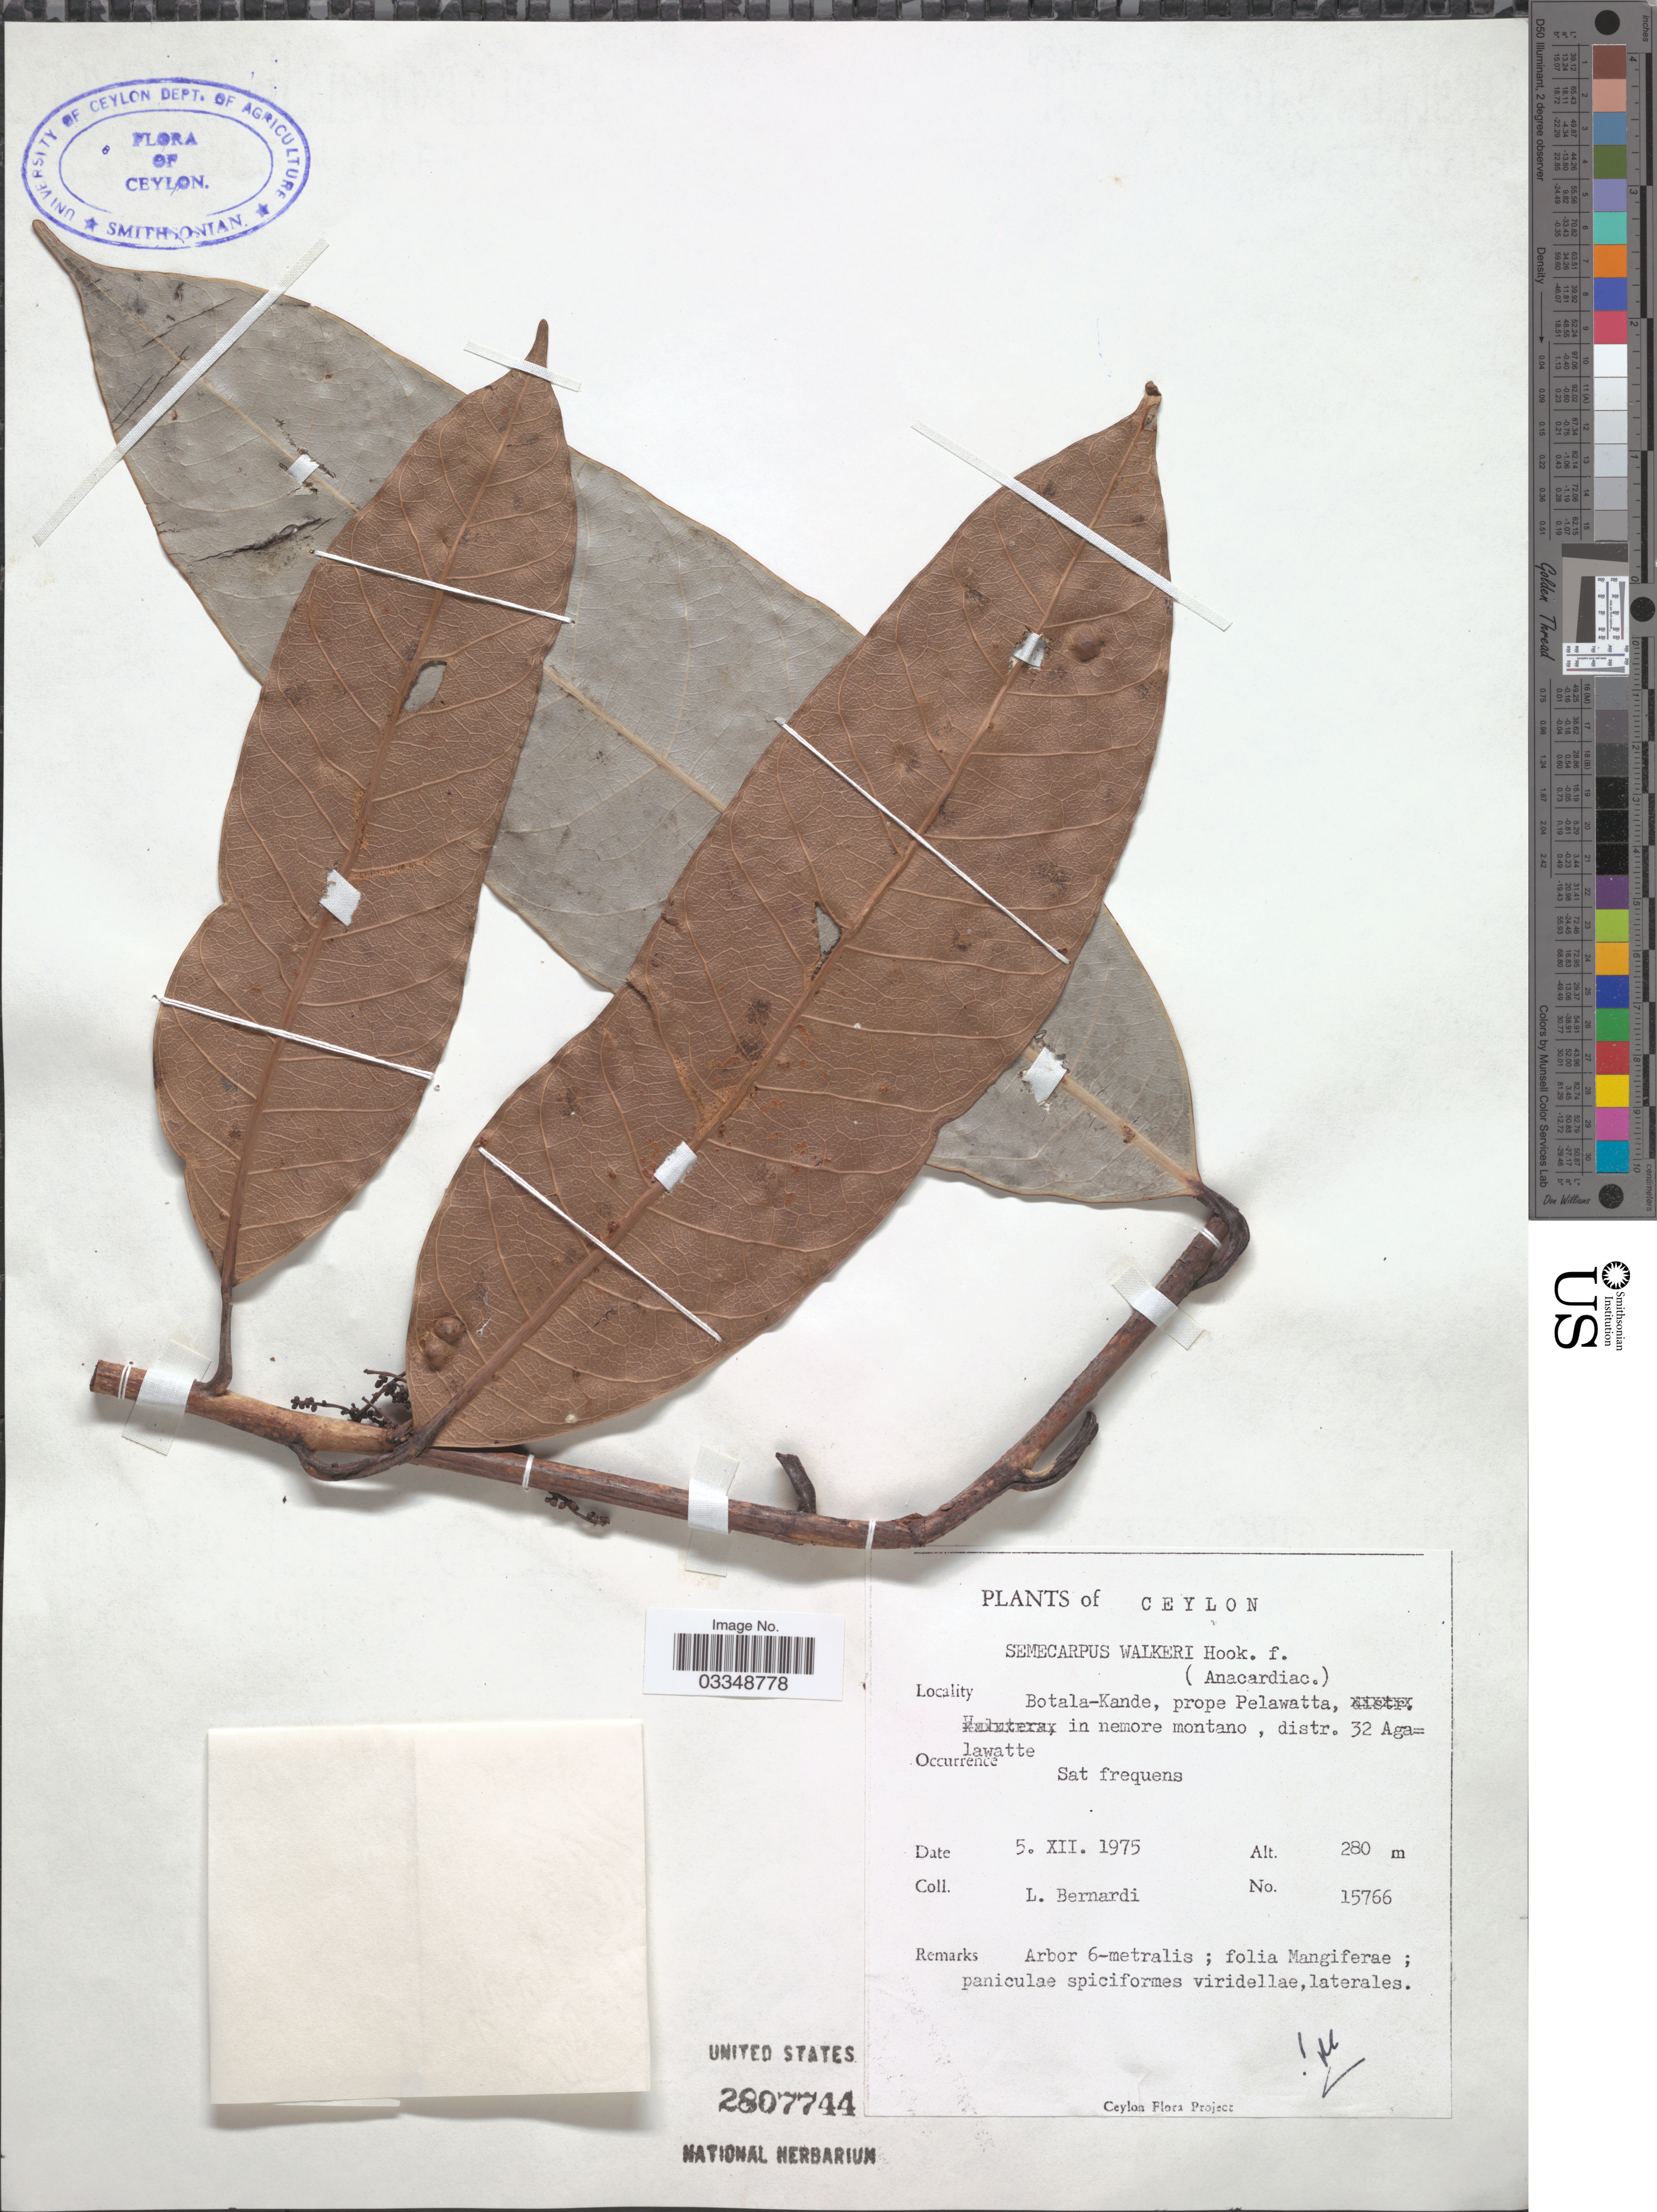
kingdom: Plantae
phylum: Tracheophyta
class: Magnoliopsida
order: Sapindales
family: Anacardiaceae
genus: Semecarpus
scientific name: Semecarpus walkeri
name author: Hook. f.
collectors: L. Bernardi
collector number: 15766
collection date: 1975-12-05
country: Sri Lanka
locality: Ceylon. Botala-Kande, prope Pelawatta, in nemore montano, distr. 32 Agalawatte.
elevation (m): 280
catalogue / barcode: US 2807744